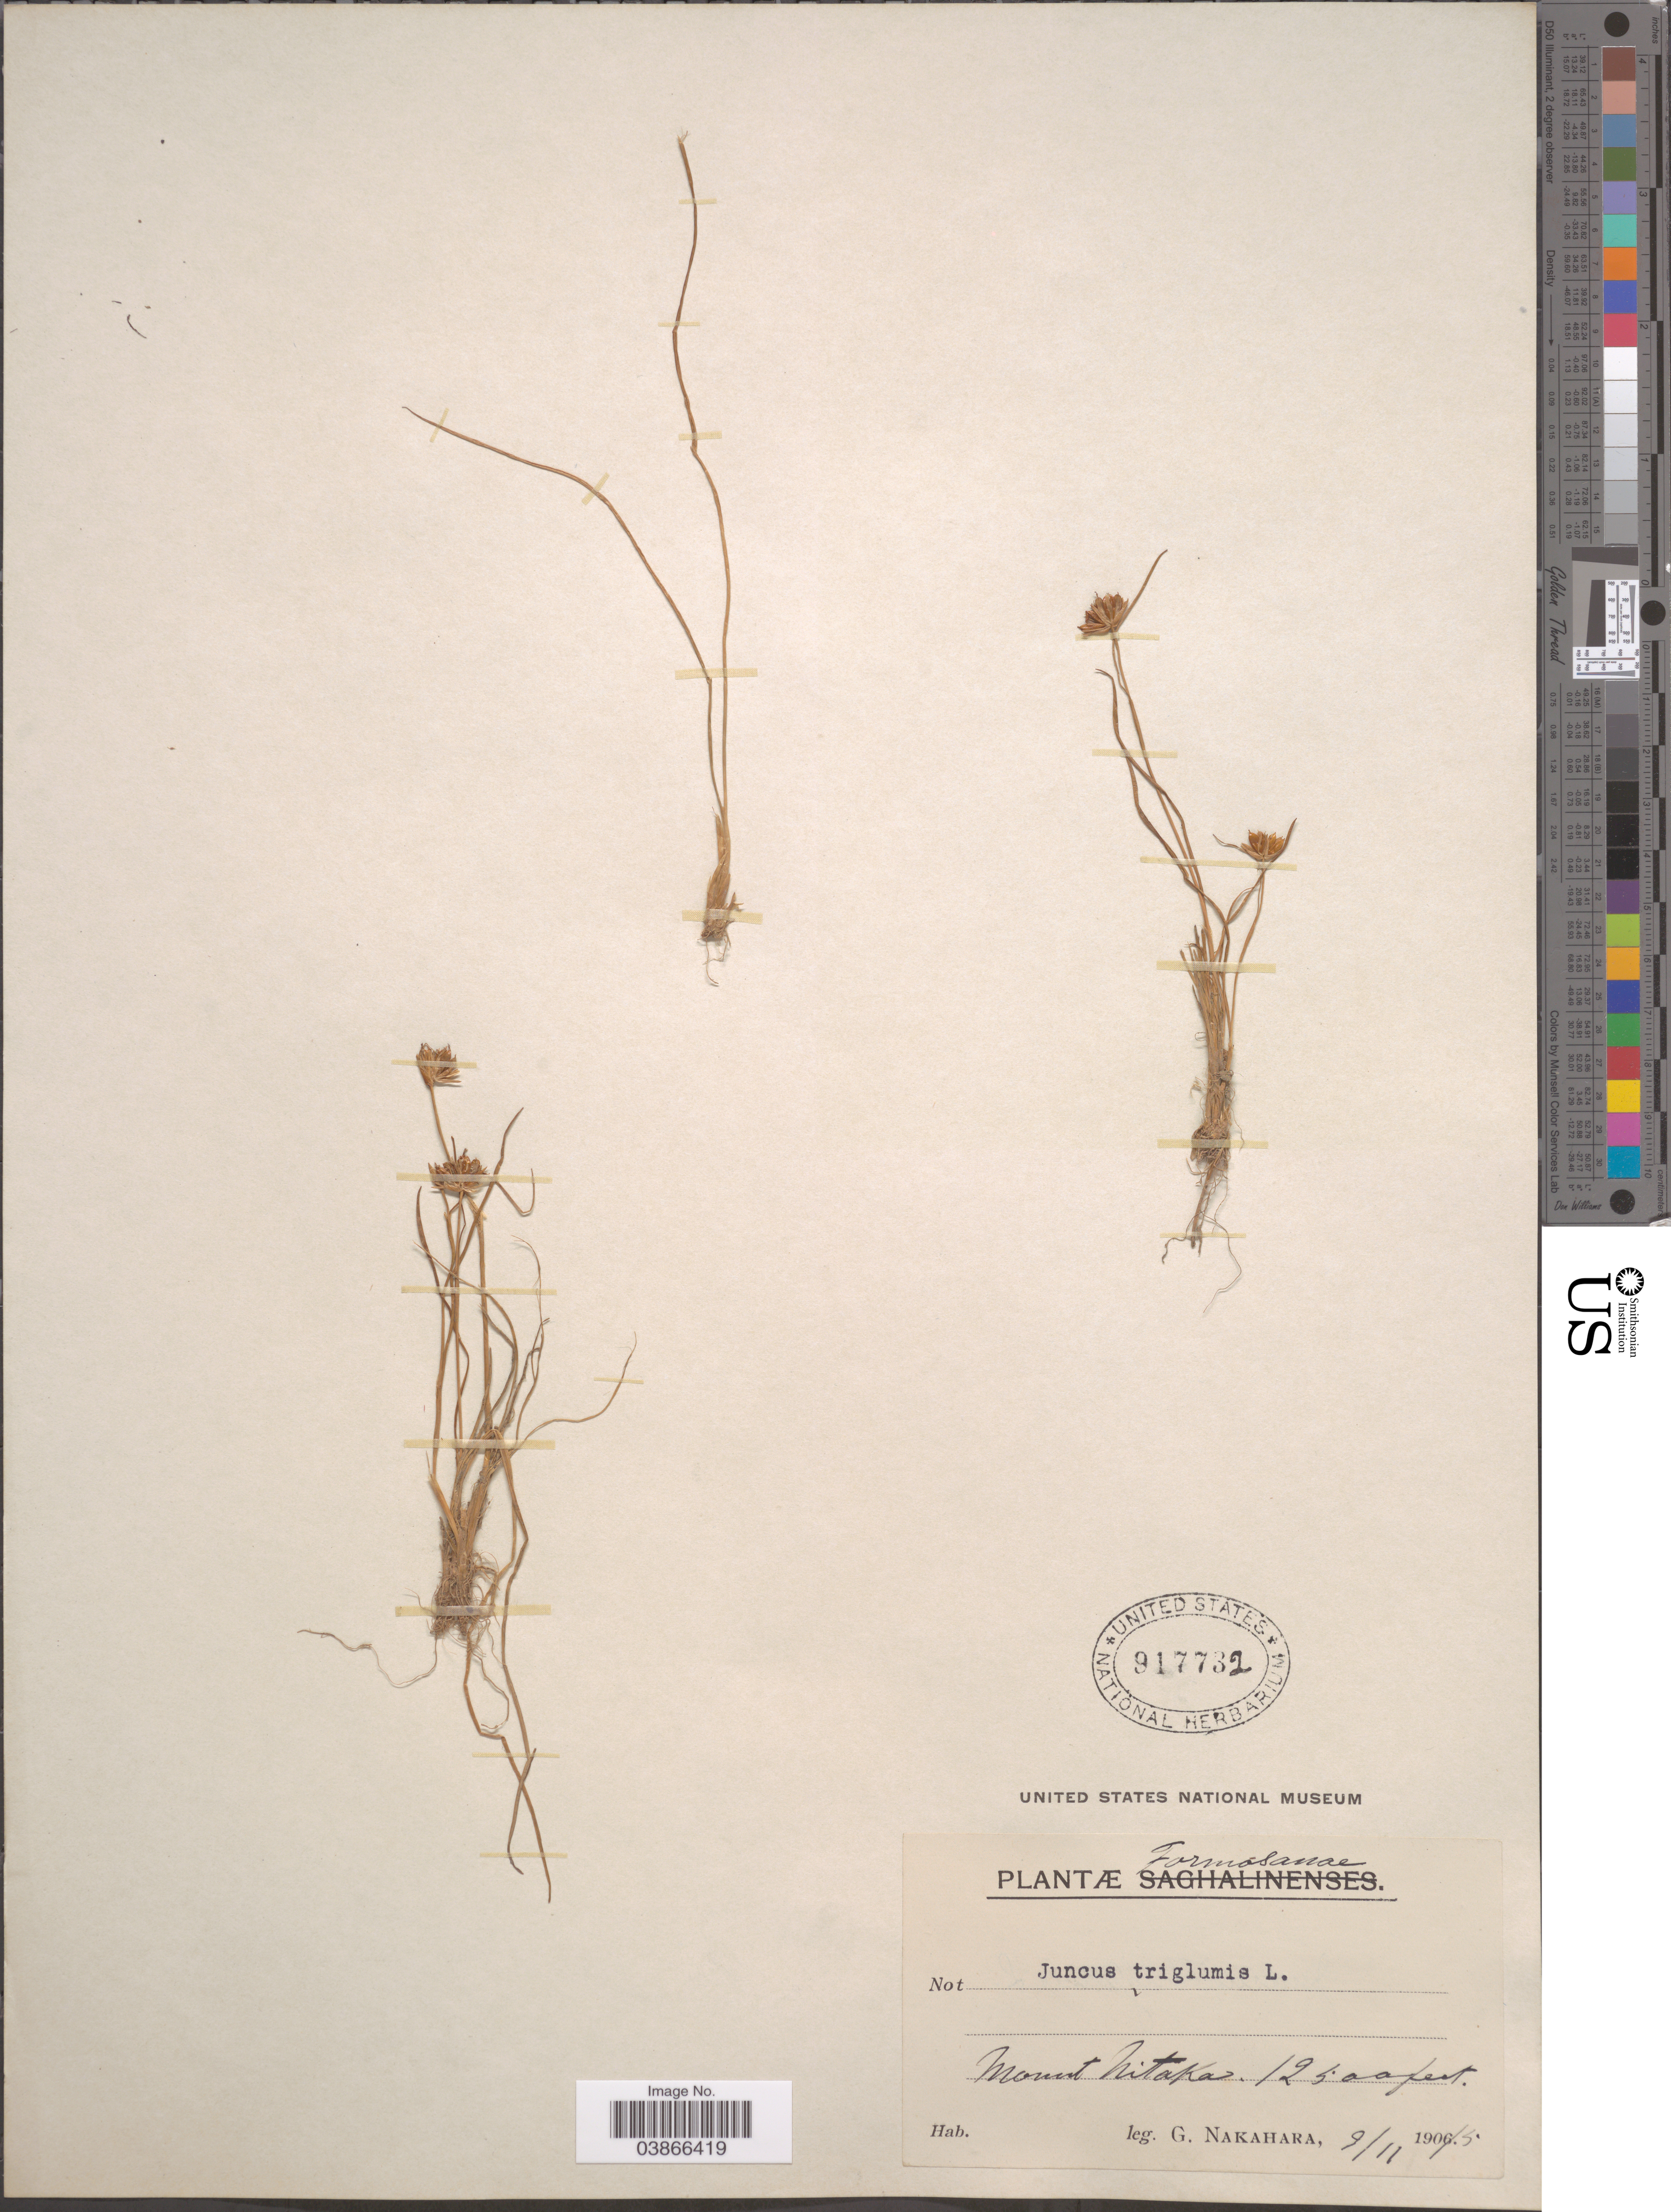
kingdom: Plantae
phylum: Tracheophyta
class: Liliopsida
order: Poales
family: Juncaceae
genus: Juncus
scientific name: Juncus triglumis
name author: L.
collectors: G. Nakahara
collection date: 1905-11-09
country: Taiwan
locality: Formosanae. Mount Nitaka.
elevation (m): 3810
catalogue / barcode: US 917732